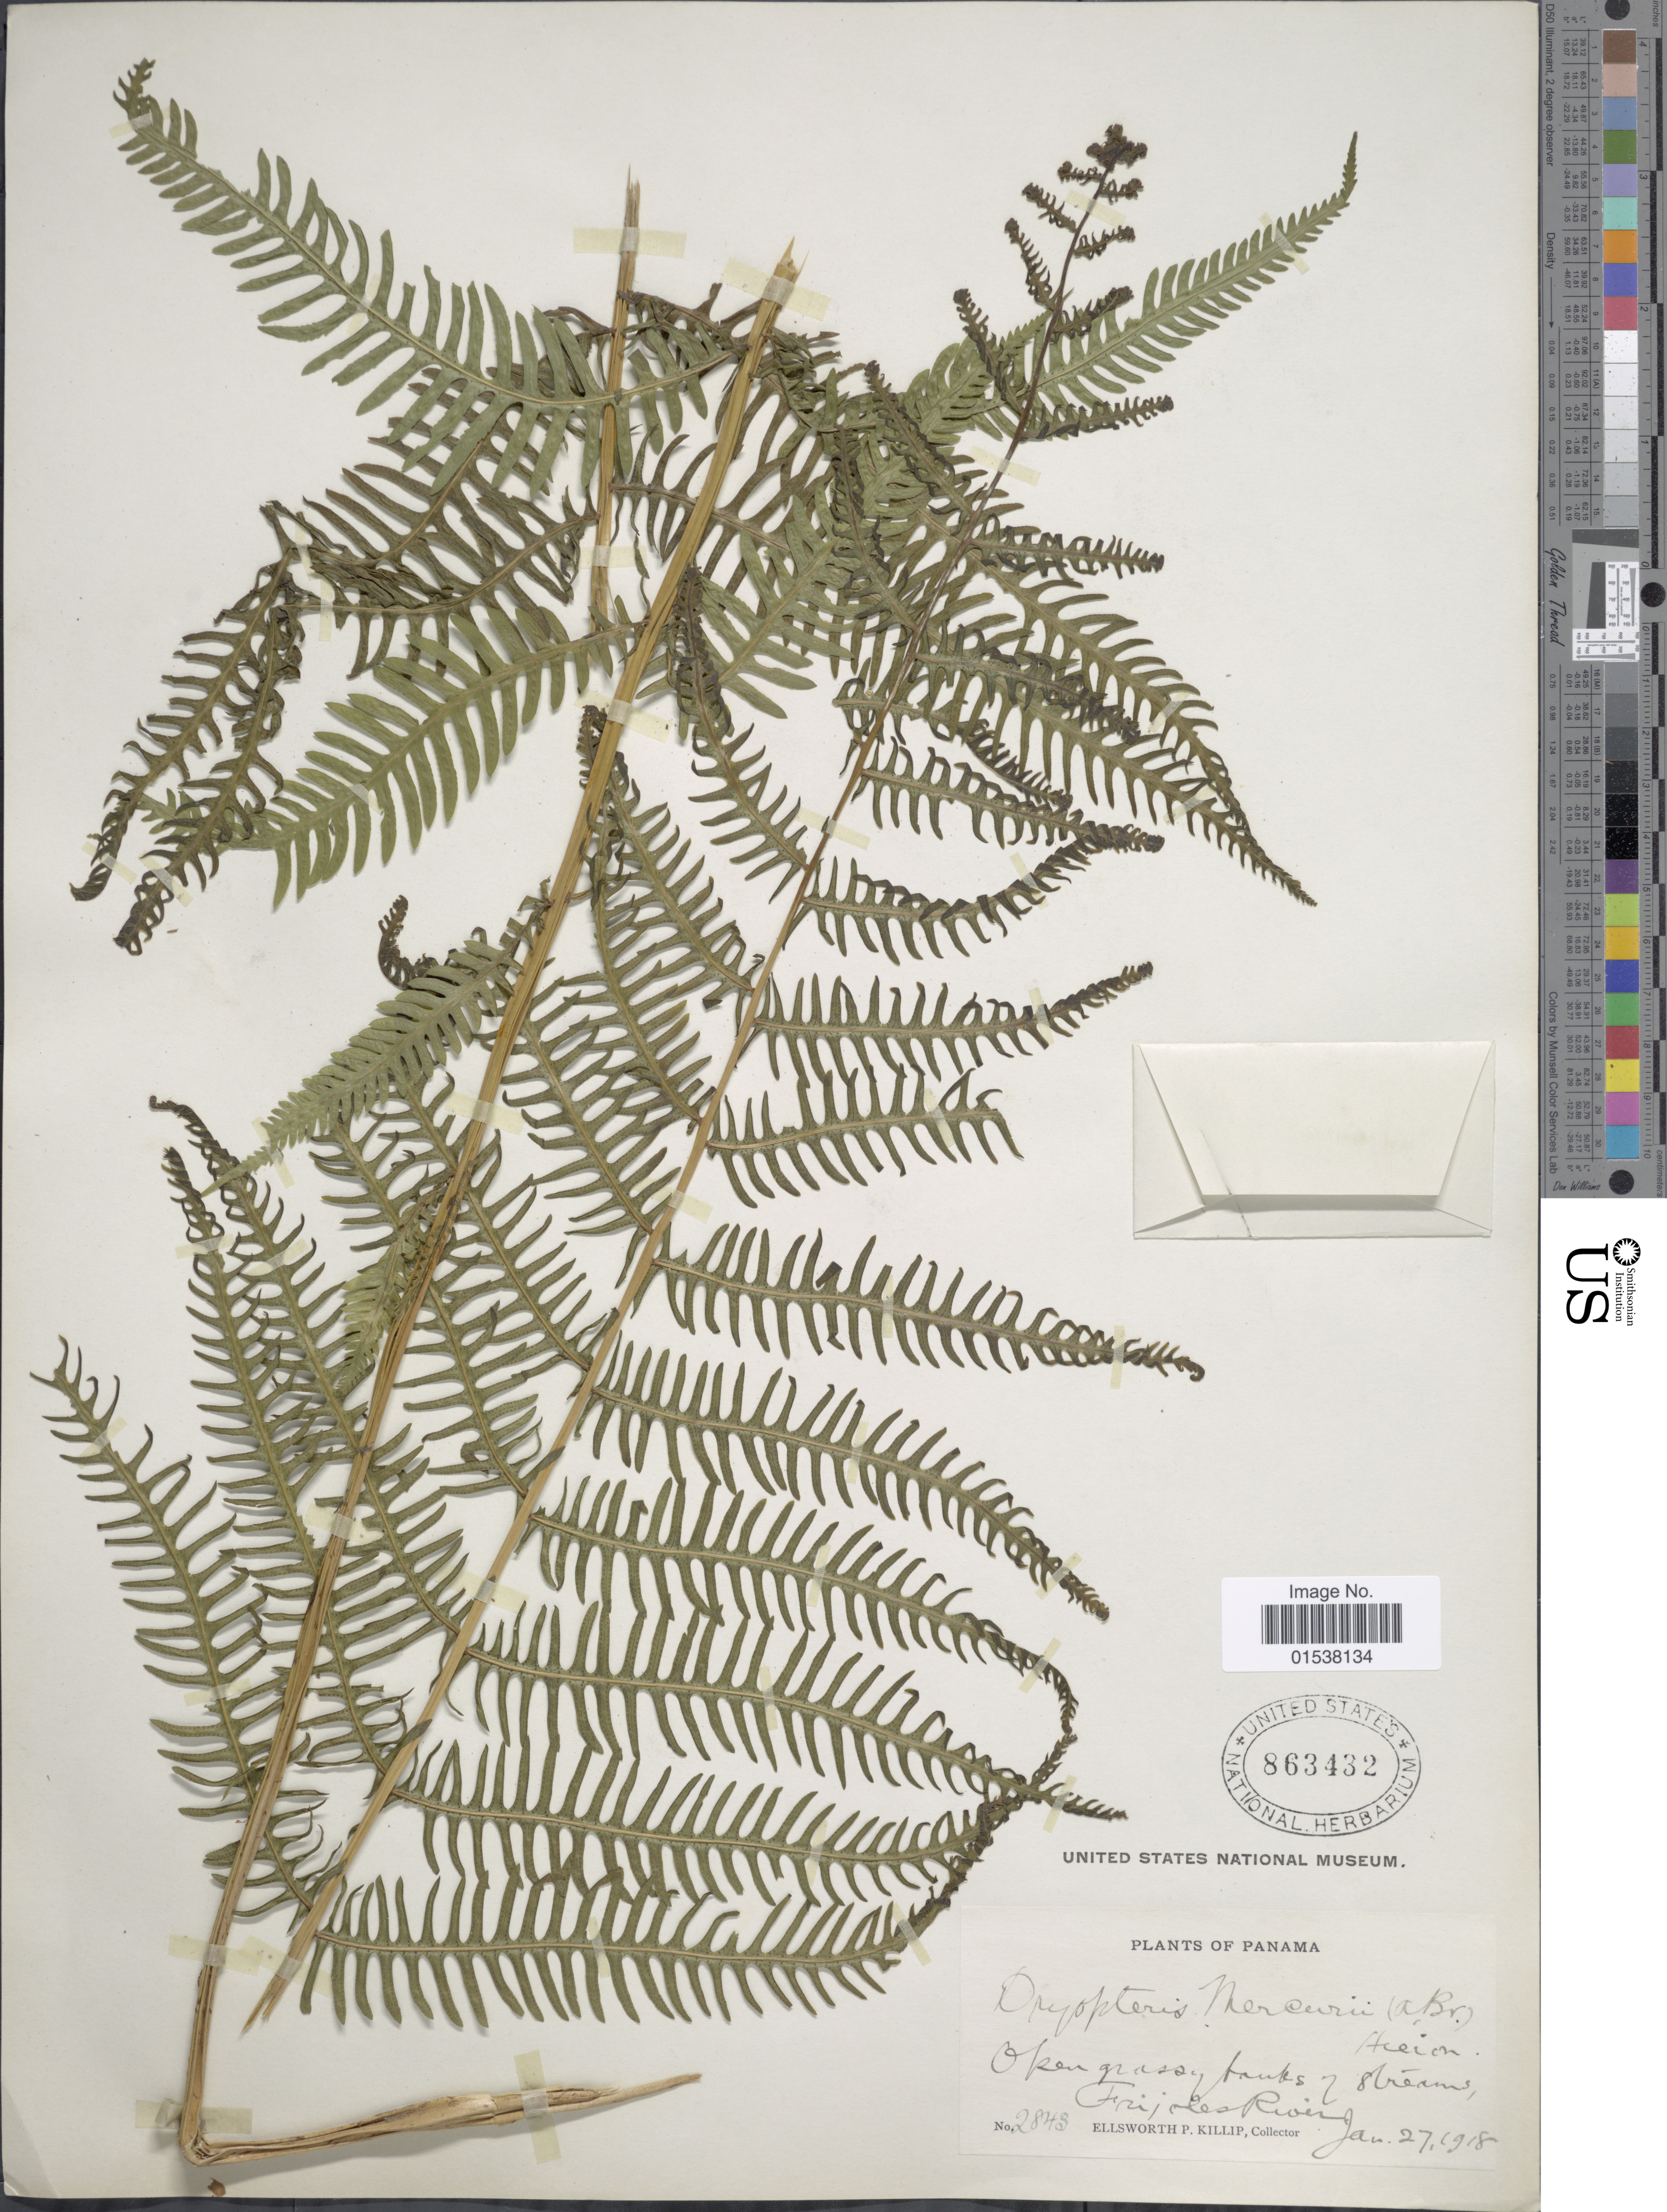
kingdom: Plantae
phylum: Tracheophyta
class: Polypodiopsida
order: Polypodiales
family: Thelypteridaceae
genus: Amauropelta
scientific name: Amauropelta balbisii (Spreng.) comb. nov., ined. 2015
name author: (Spreng.)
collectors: E. P. Killip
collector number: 2843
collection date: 1918-01-27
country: Panama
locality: Open grassy banks of streams, Frijoles River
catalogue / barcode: US 863432